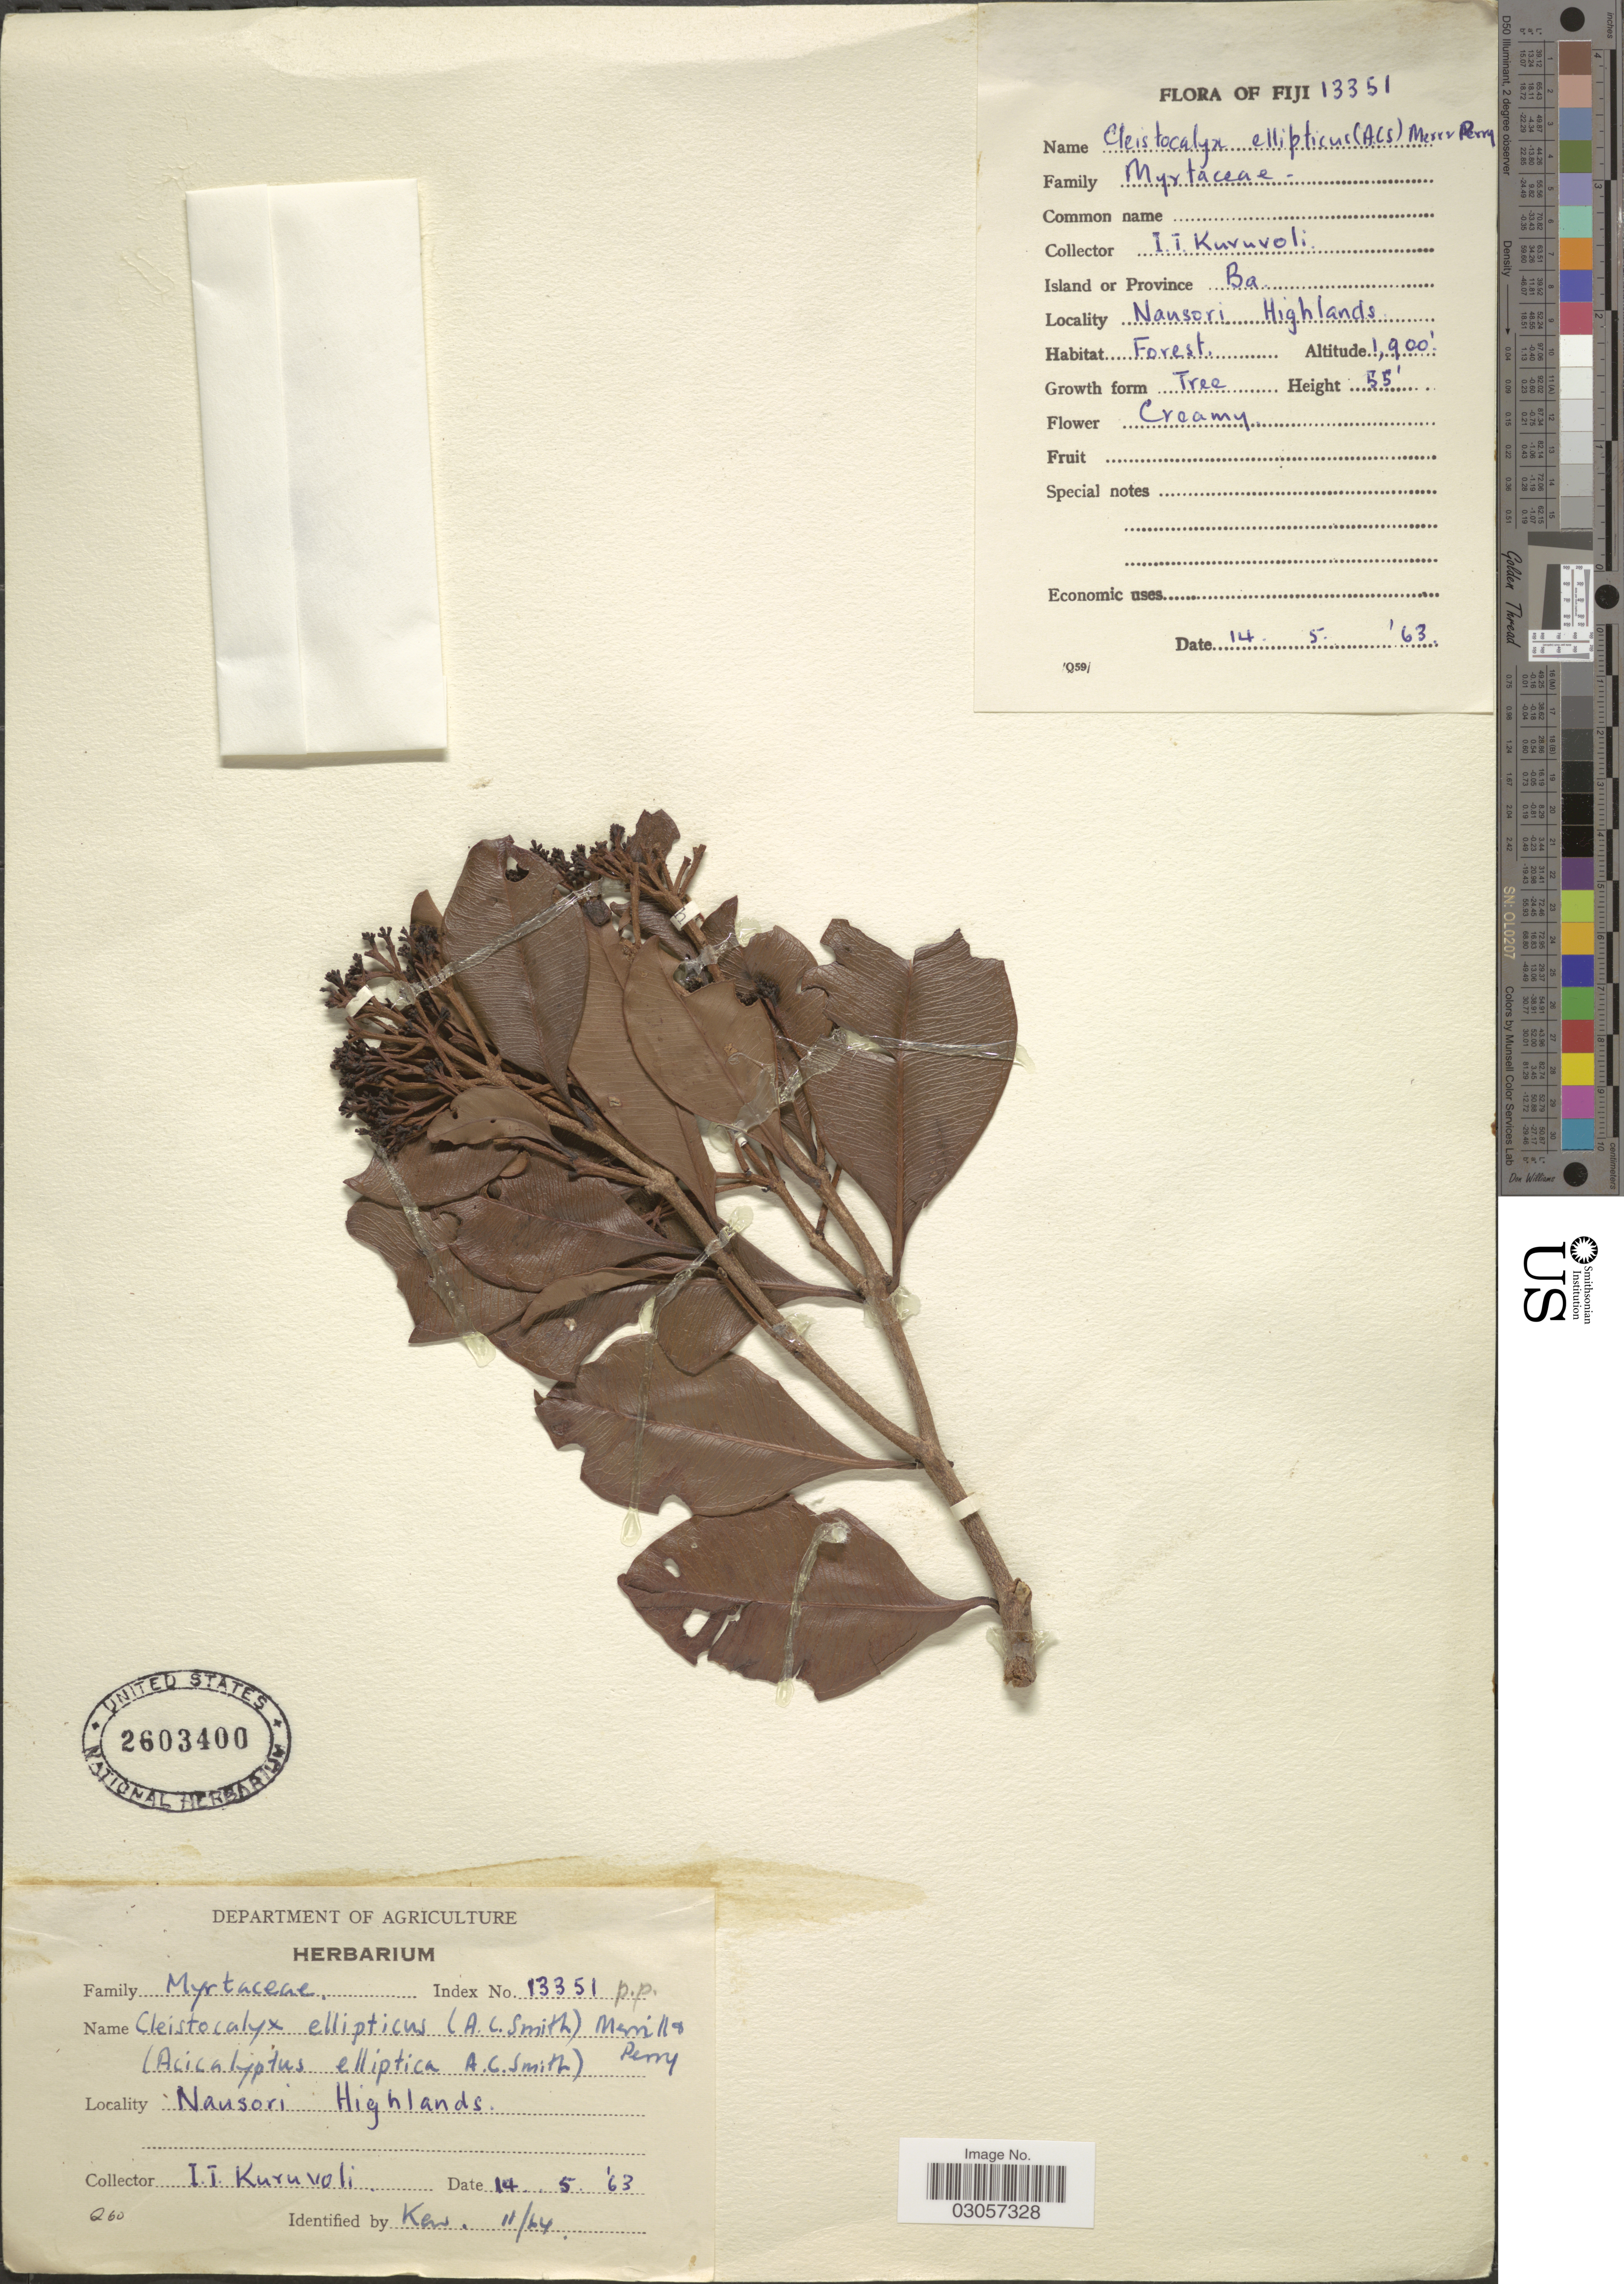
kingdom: Plantae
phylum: Tracheophyta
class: Magnoliopsida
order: Myrtales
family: Myrtaceae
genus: Syzygium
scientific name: Syzygium seemannii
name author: (A. Gray) Craven & Biffin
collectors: I. Kuruvoli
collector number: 13351 p.p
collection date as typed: Transcribed d/m/y: 14/5/63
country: Fiji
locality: Nausori Highlands.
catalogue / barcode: US 2603400